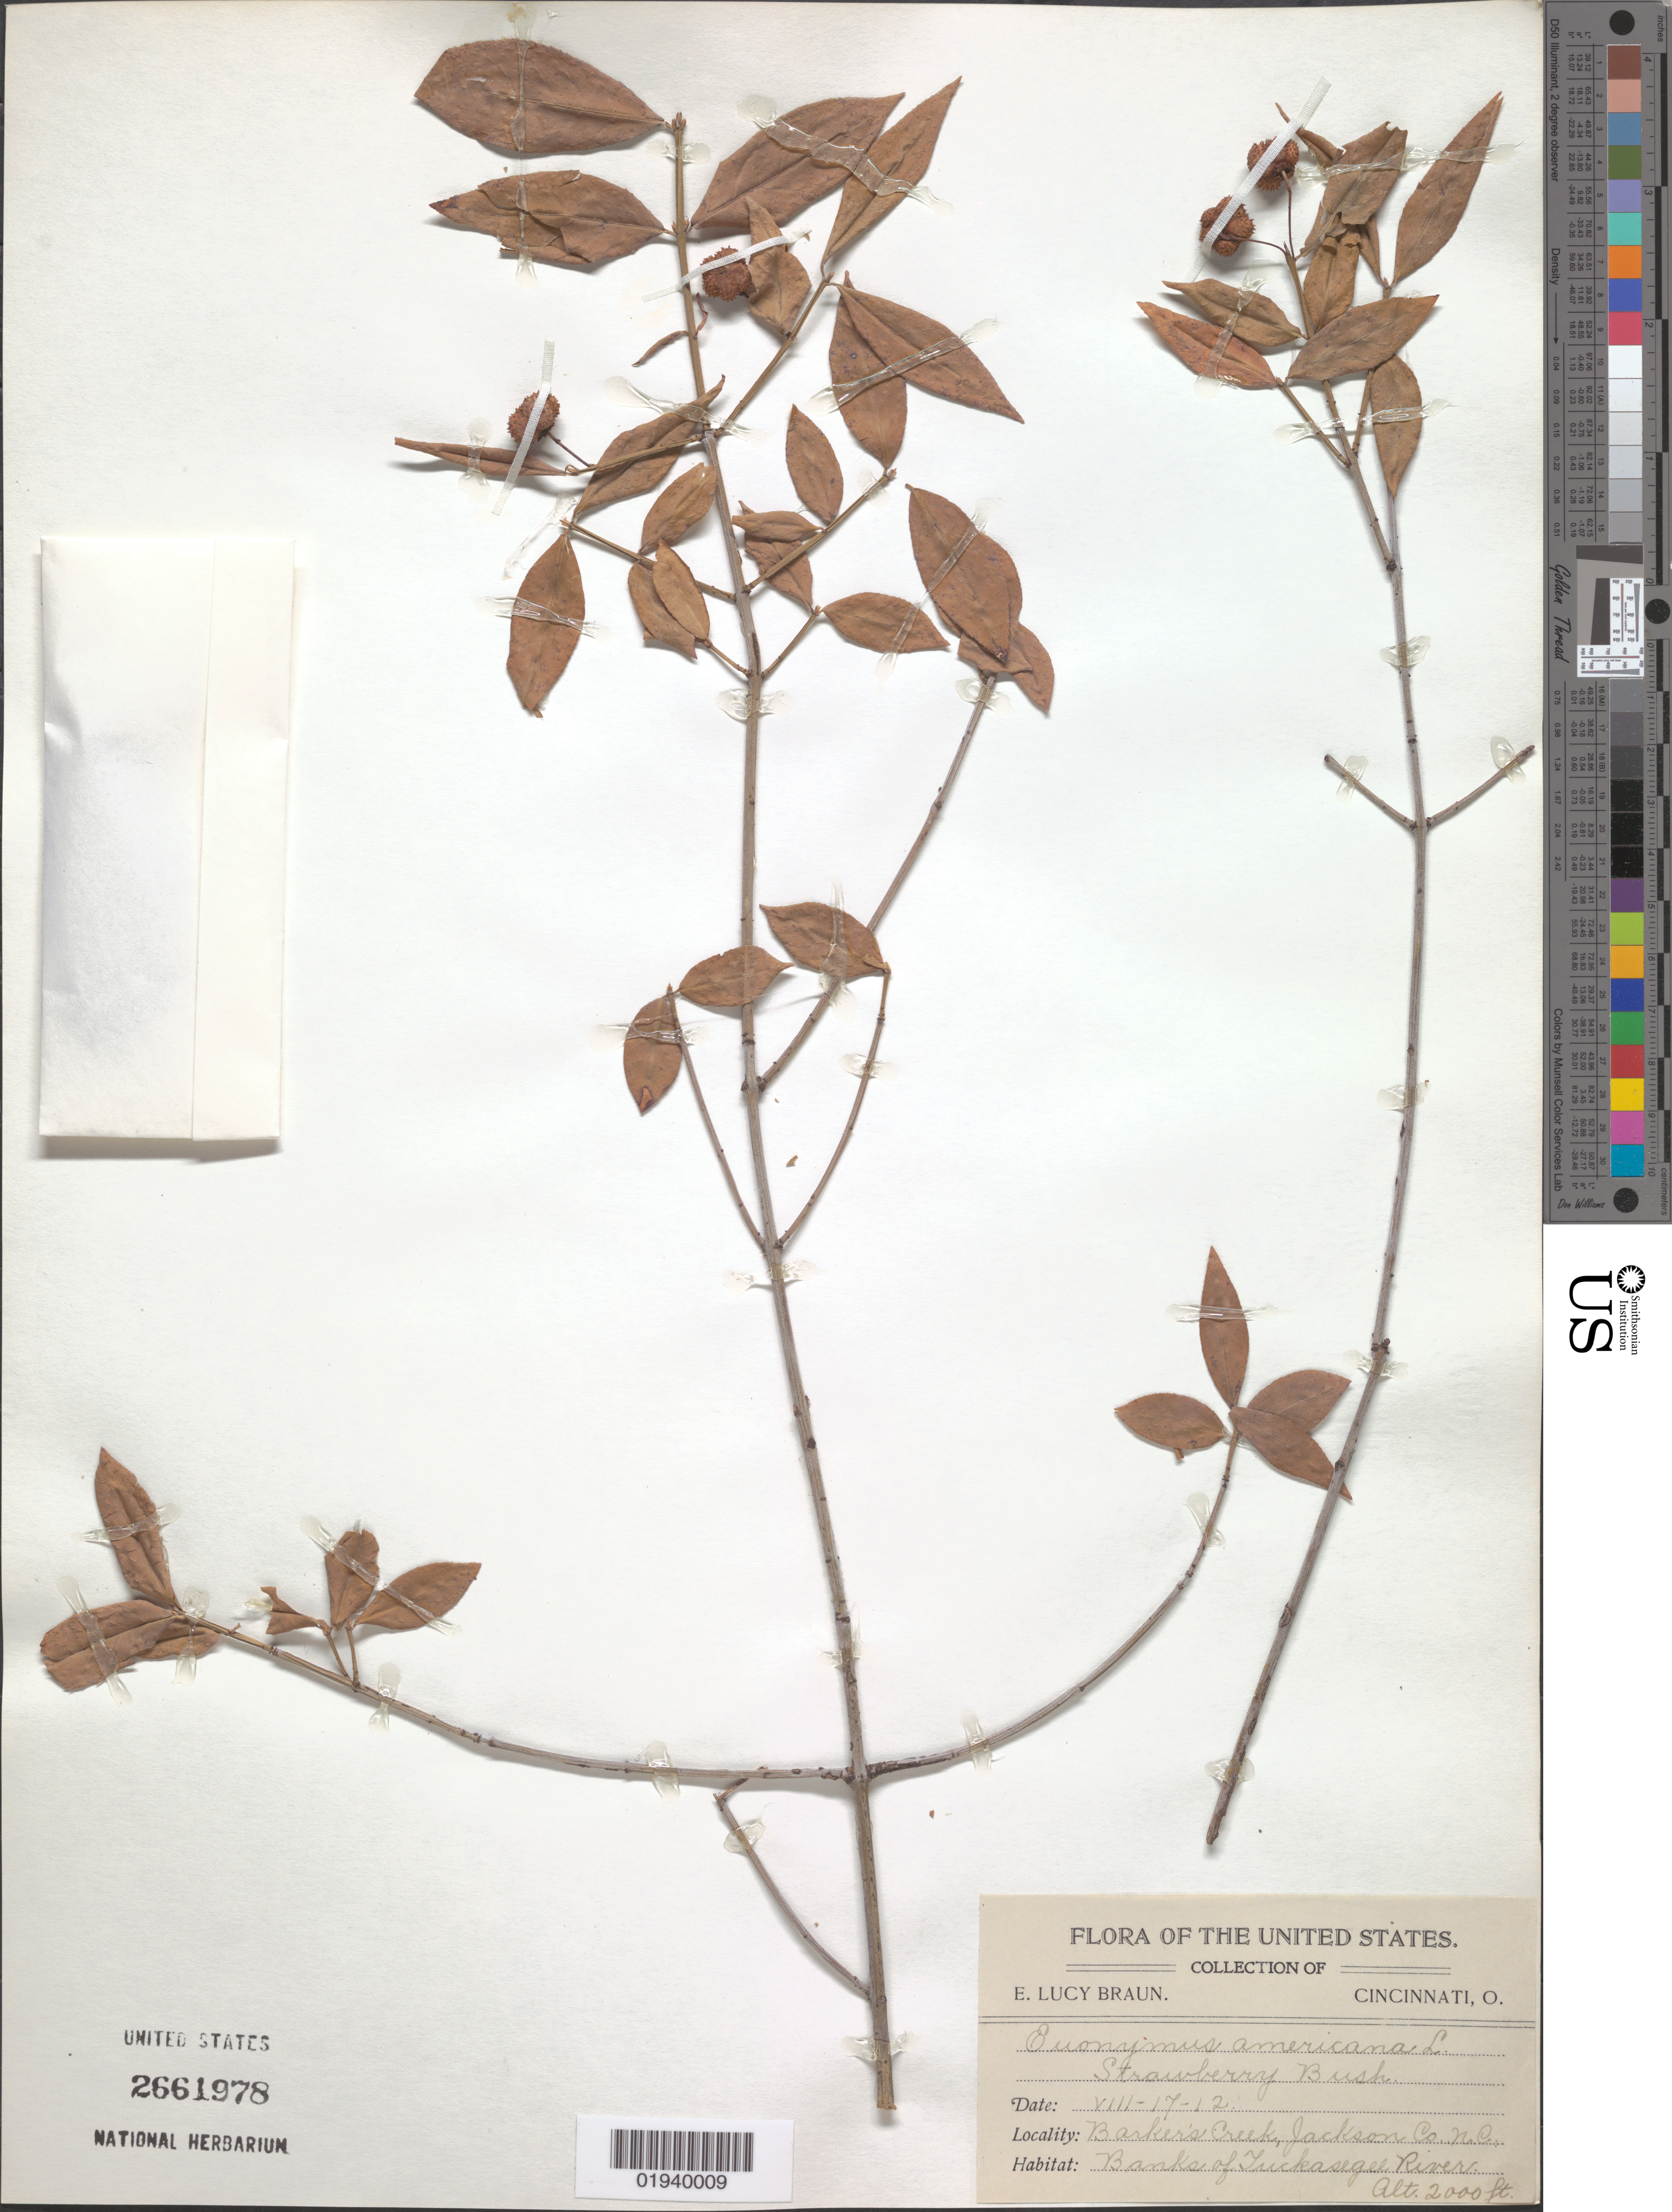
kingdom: Plantae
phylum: Tracheophyta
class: Magnoliopsida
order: Celastrales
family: Celastraceae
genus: Euonymus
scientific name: Euonymus americanus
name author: L.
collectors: E. L. Braun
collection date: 1912-08-17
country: United States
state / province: Ohio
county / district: Jackson County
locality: Barker's Creek, banks of Tuckasegee River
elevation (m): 610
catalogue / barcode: US 2661978